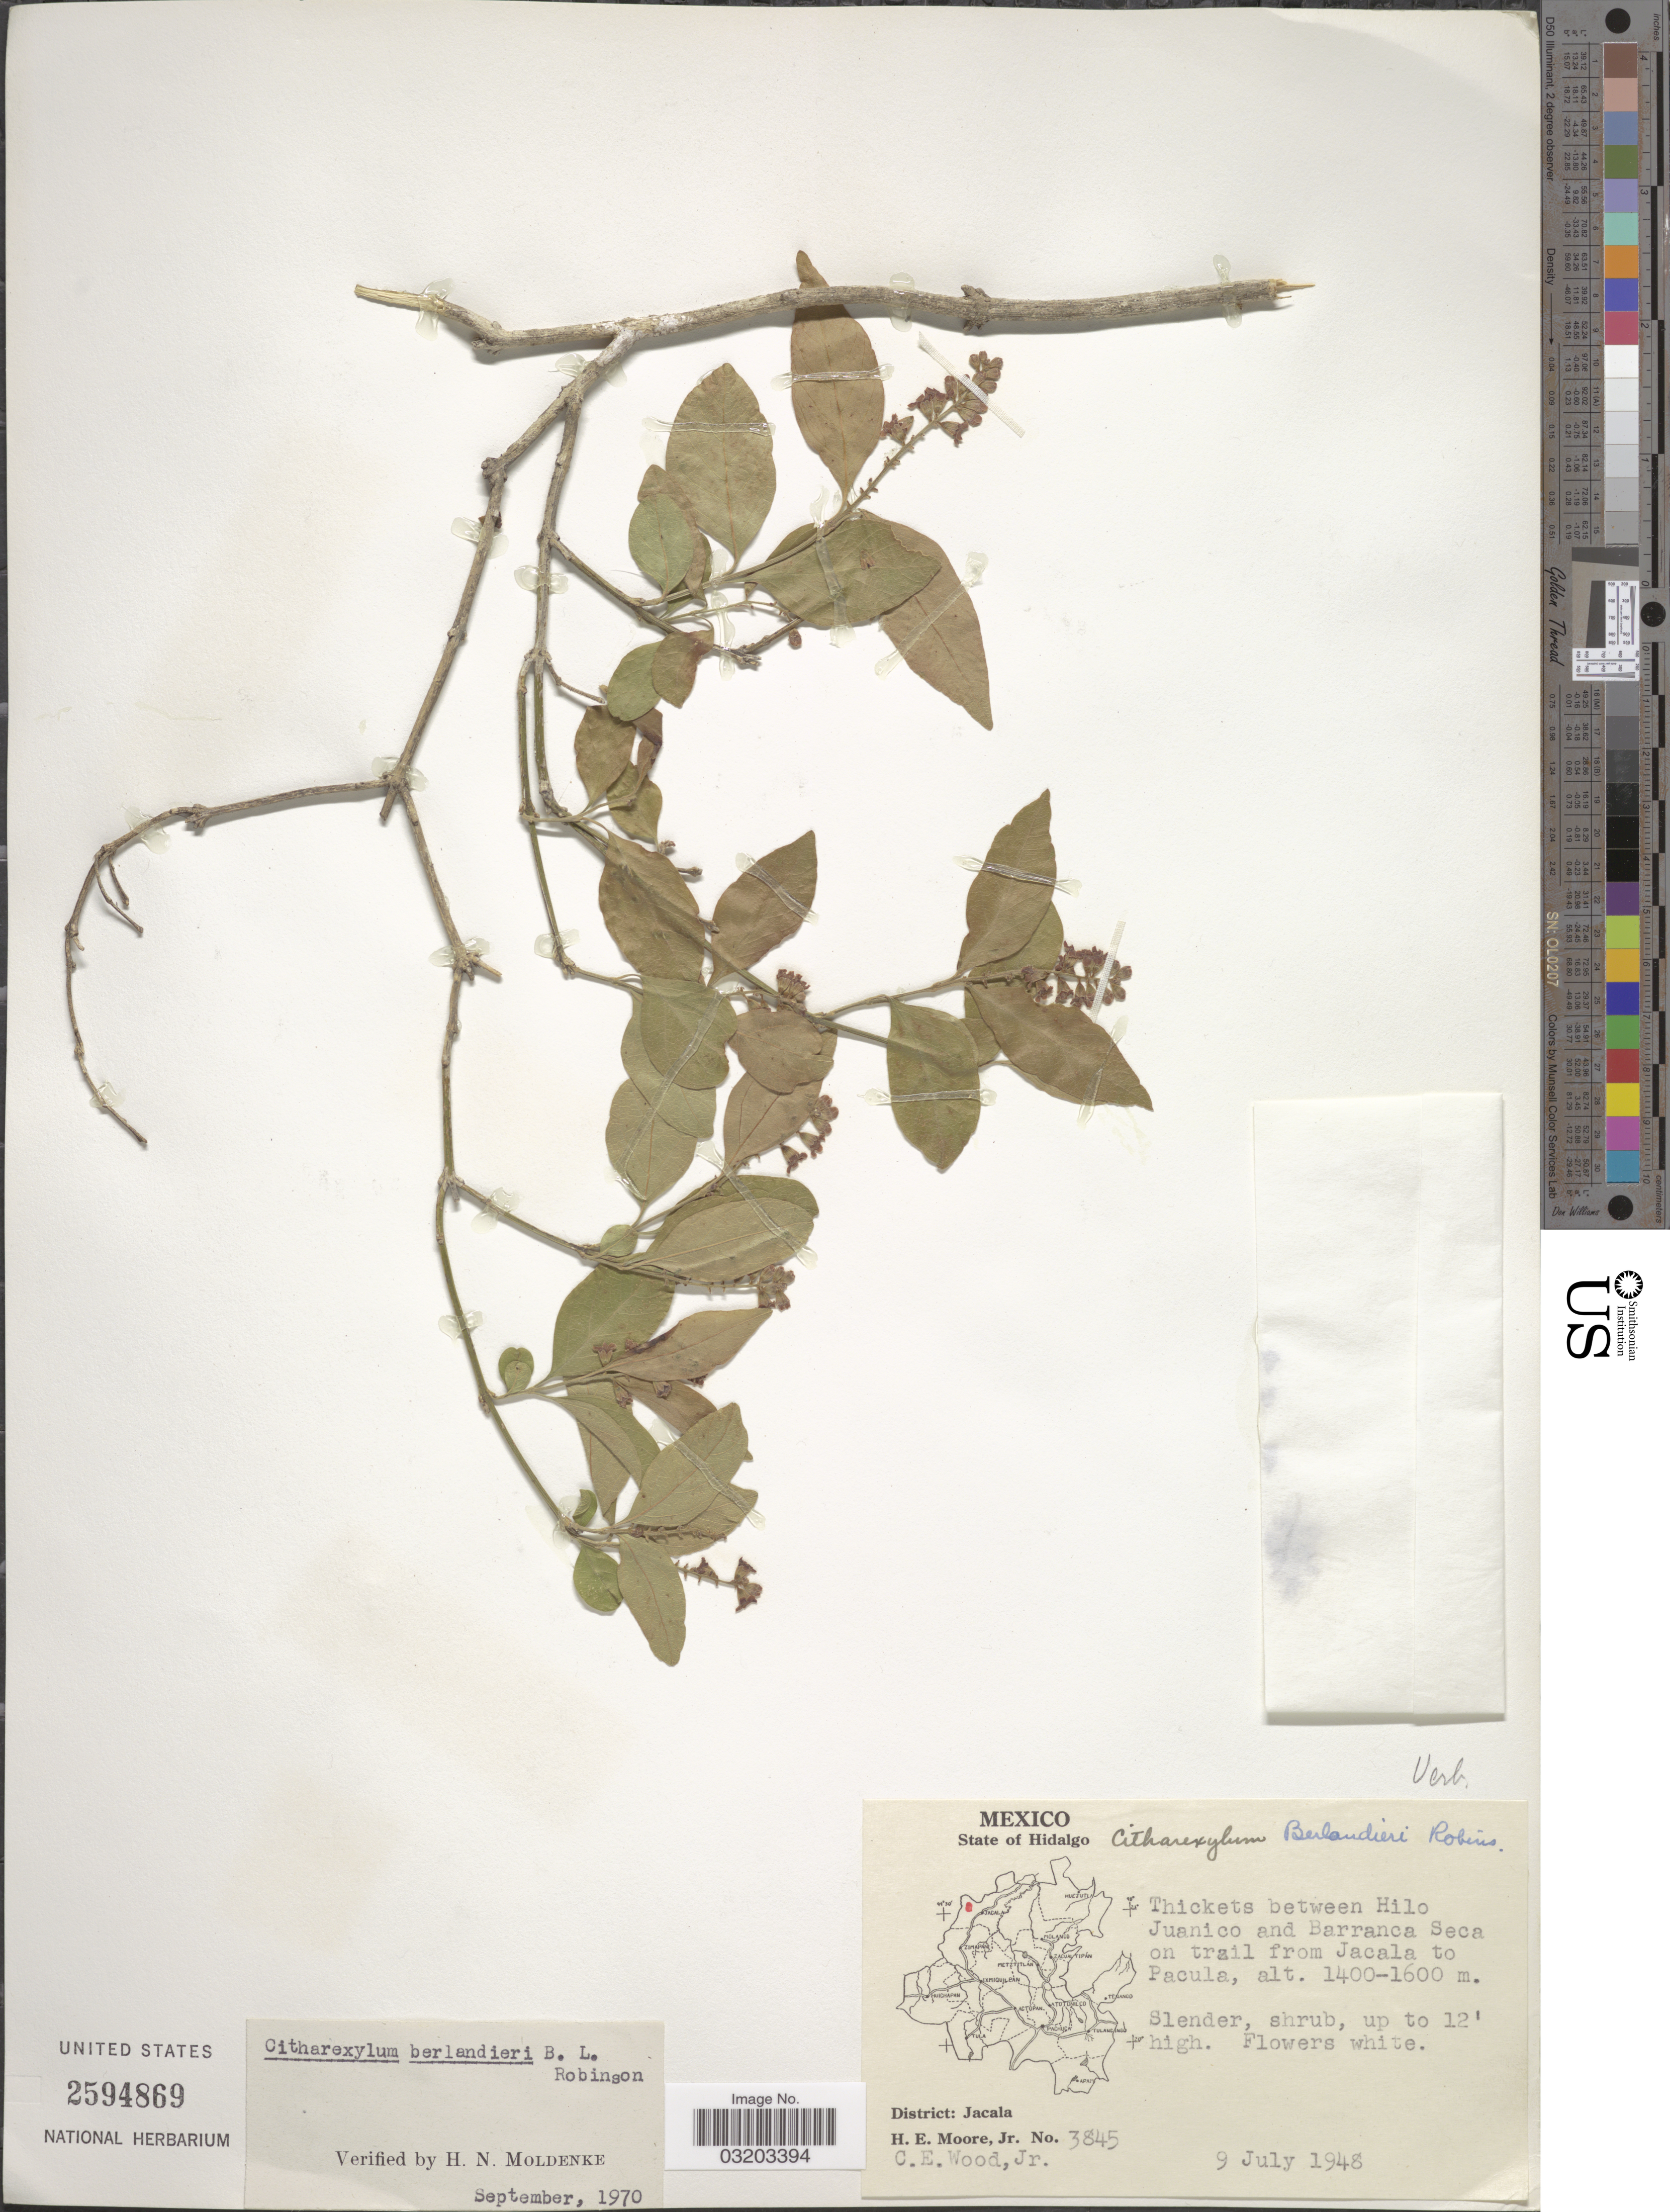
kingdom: Plantae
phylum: Tracheophyta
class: Magnoliopsida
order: Lamiales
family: Verbenaceae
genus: Citharexylum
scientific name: Citharexylum berlandieri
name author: B.L. Rob.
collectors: H. Moore & C. Wood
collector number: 3845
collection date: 1948-07-09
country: Mexico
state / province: Hidalgo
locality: Thickets between Hilo Juanico and Barranca Seca on trail from Jacala to Pacula.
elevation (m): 1400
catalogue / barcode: US 2594869